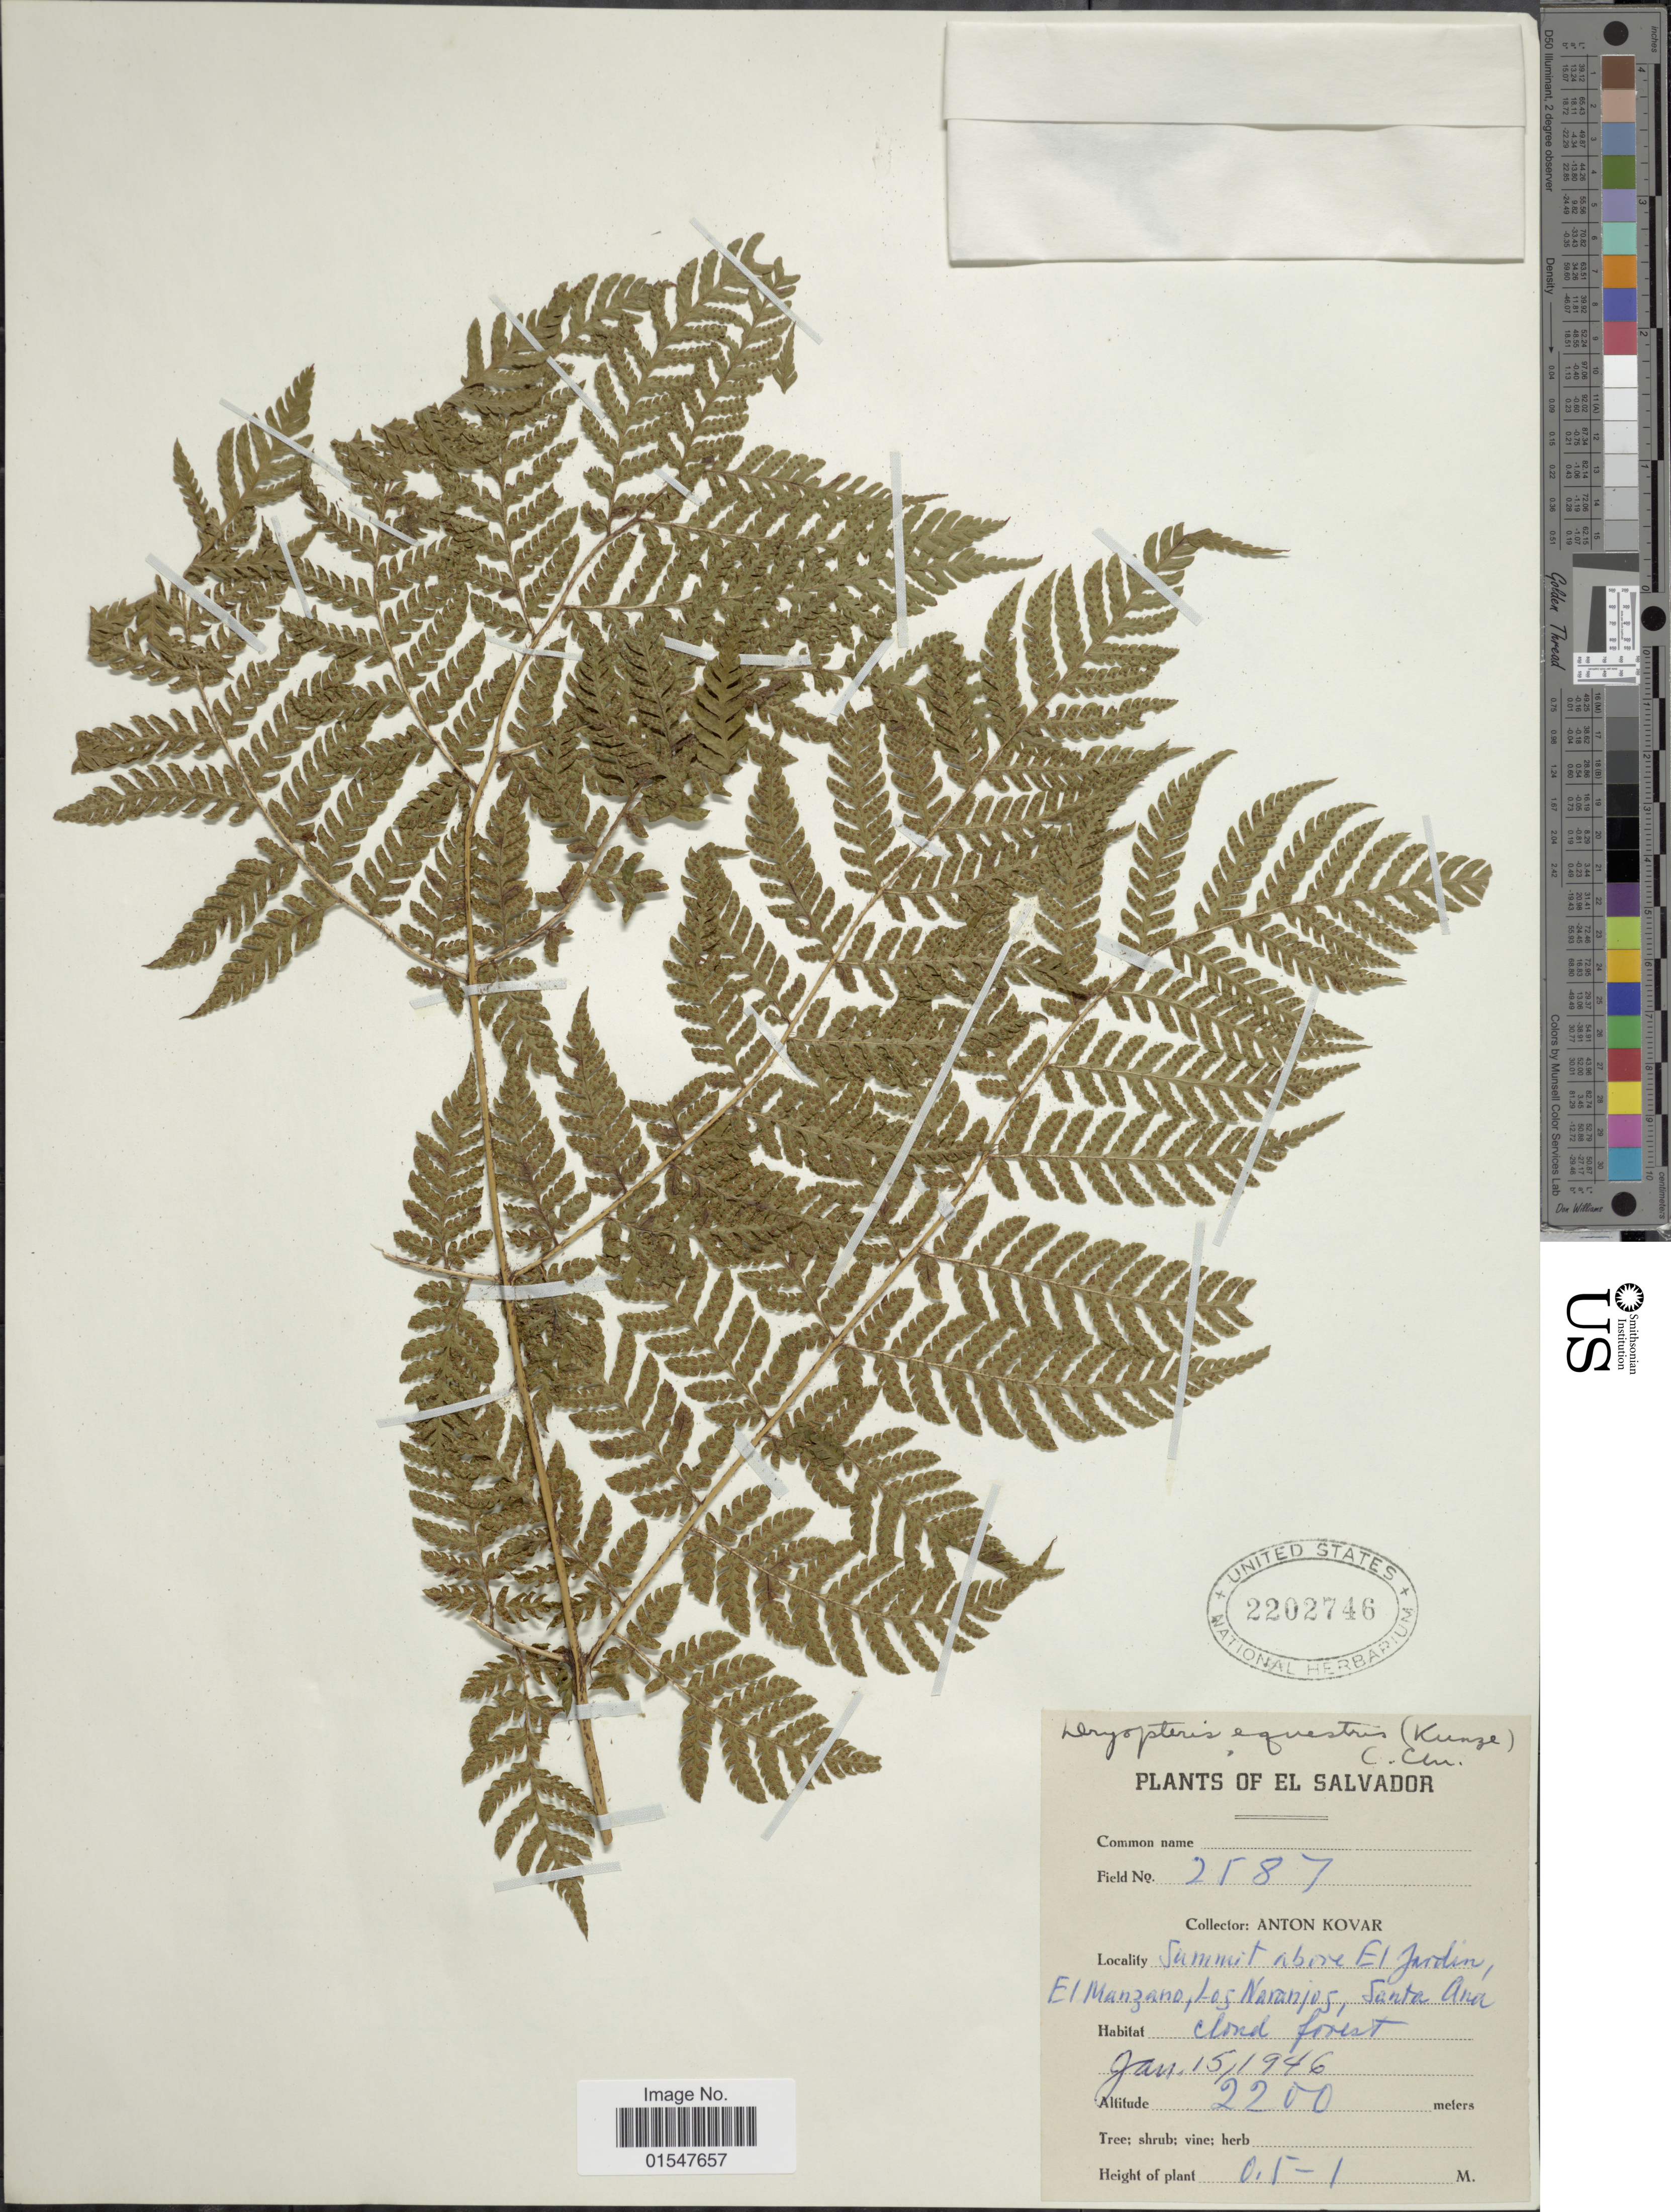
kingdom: Plantae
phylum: Tracheophyta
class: Polypodiopsida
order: Polypodiales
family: Dryopteridaceae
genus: Ctenitis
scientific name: Ctenitis equestris var. equestris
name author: (Kunze) Ching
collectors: A. Kovar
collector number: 2187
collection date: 1946-01-15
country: El Salvador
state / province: Santa Ana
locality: Summit above El Jardin, El Manzano, Los Naranjos, Santa Ana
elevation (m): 2200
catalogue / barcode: US 2202746